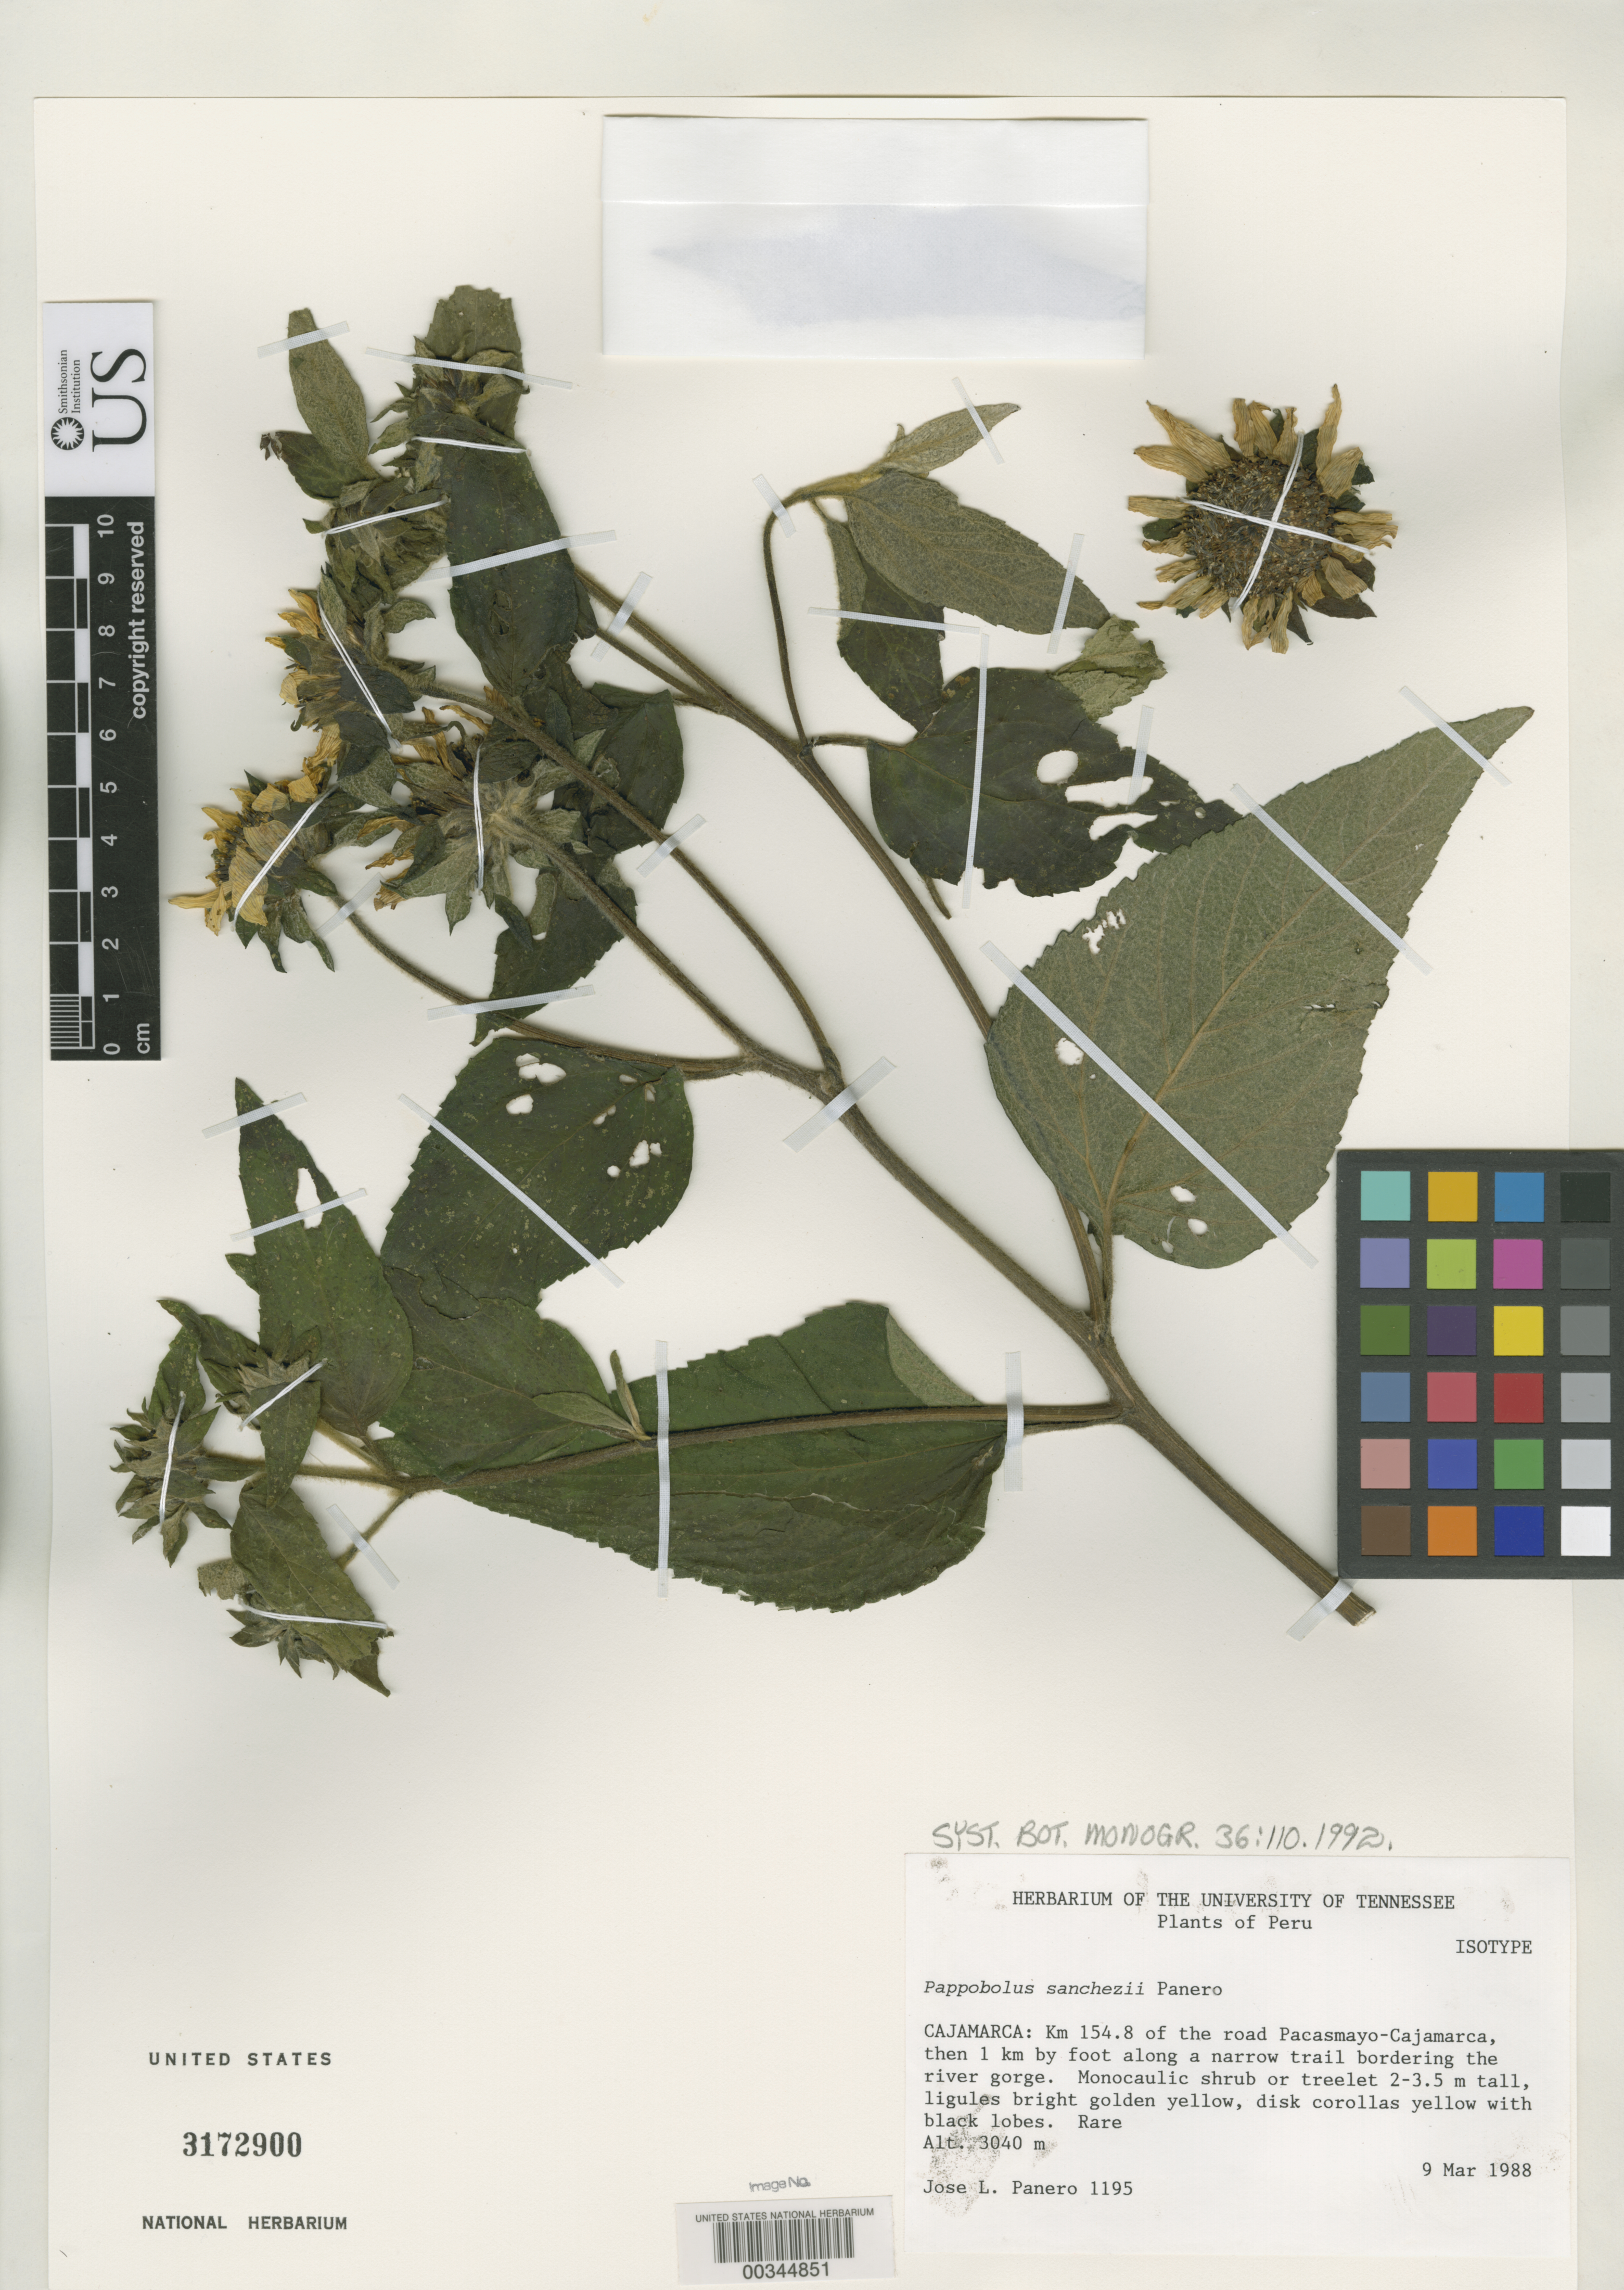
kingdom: Plantae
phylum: Tracheophyta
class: Magnoliopsida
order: Asterales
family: Asteraceae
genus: Pappobolus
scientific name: Pappobolus sanchezii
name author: Panero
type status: Isotype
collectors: J. L. Panero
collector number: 1195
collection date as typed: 09 Mar 1988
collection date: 1988-03-09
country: Peru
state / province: Cajamarca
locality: Km 154.8 of Road Pacasmayo-Cajamarca, then 1 km by foot along a narrow trail bordering river gorge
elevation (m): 3040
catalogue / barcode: US 3172900